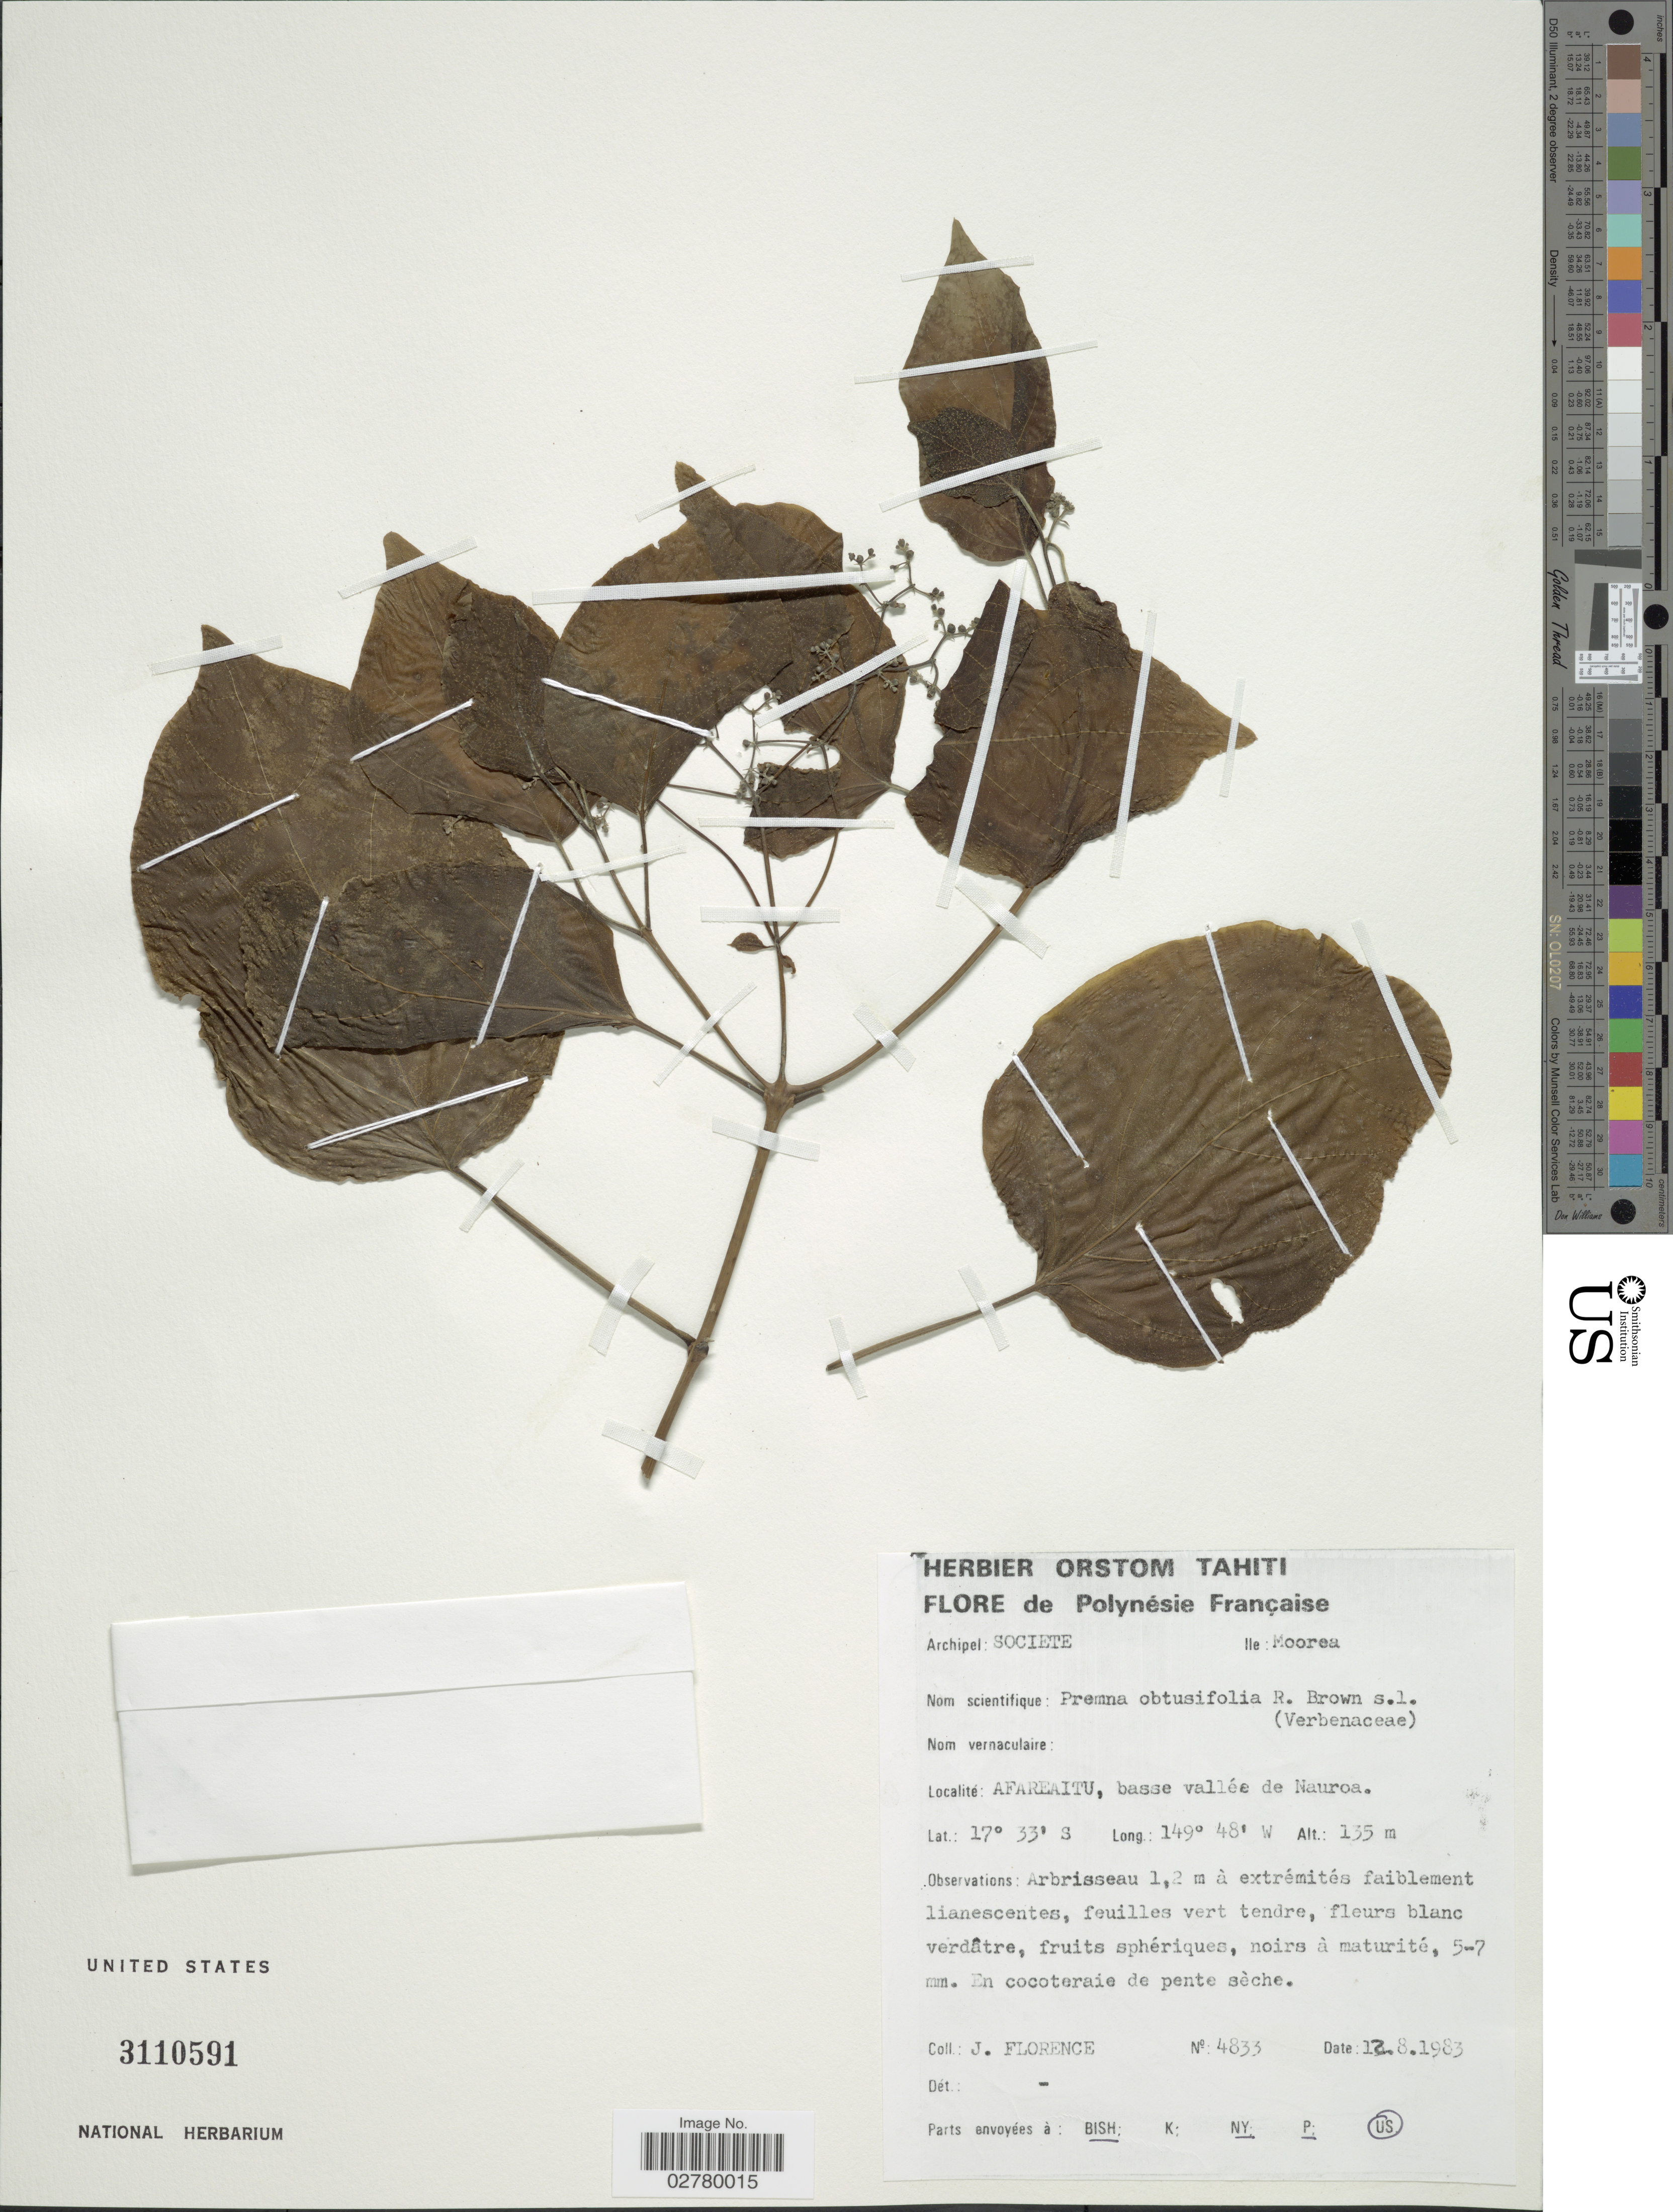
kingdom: Plantae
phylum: Tracheophyta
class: Magnoliopsida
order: Lamiales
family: Lamiaceae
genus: Premna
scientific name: Premna obtusifolia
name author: R. Br.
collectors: J. Florence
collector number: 4833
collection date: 1983-08-12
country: French Polynesia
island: Moorea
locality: Polynésie Française. Archipel: Societe. Ile: Moorea. Afareaitu, basse vallée de Nauroa.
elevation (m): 135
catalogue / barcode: US 3110591